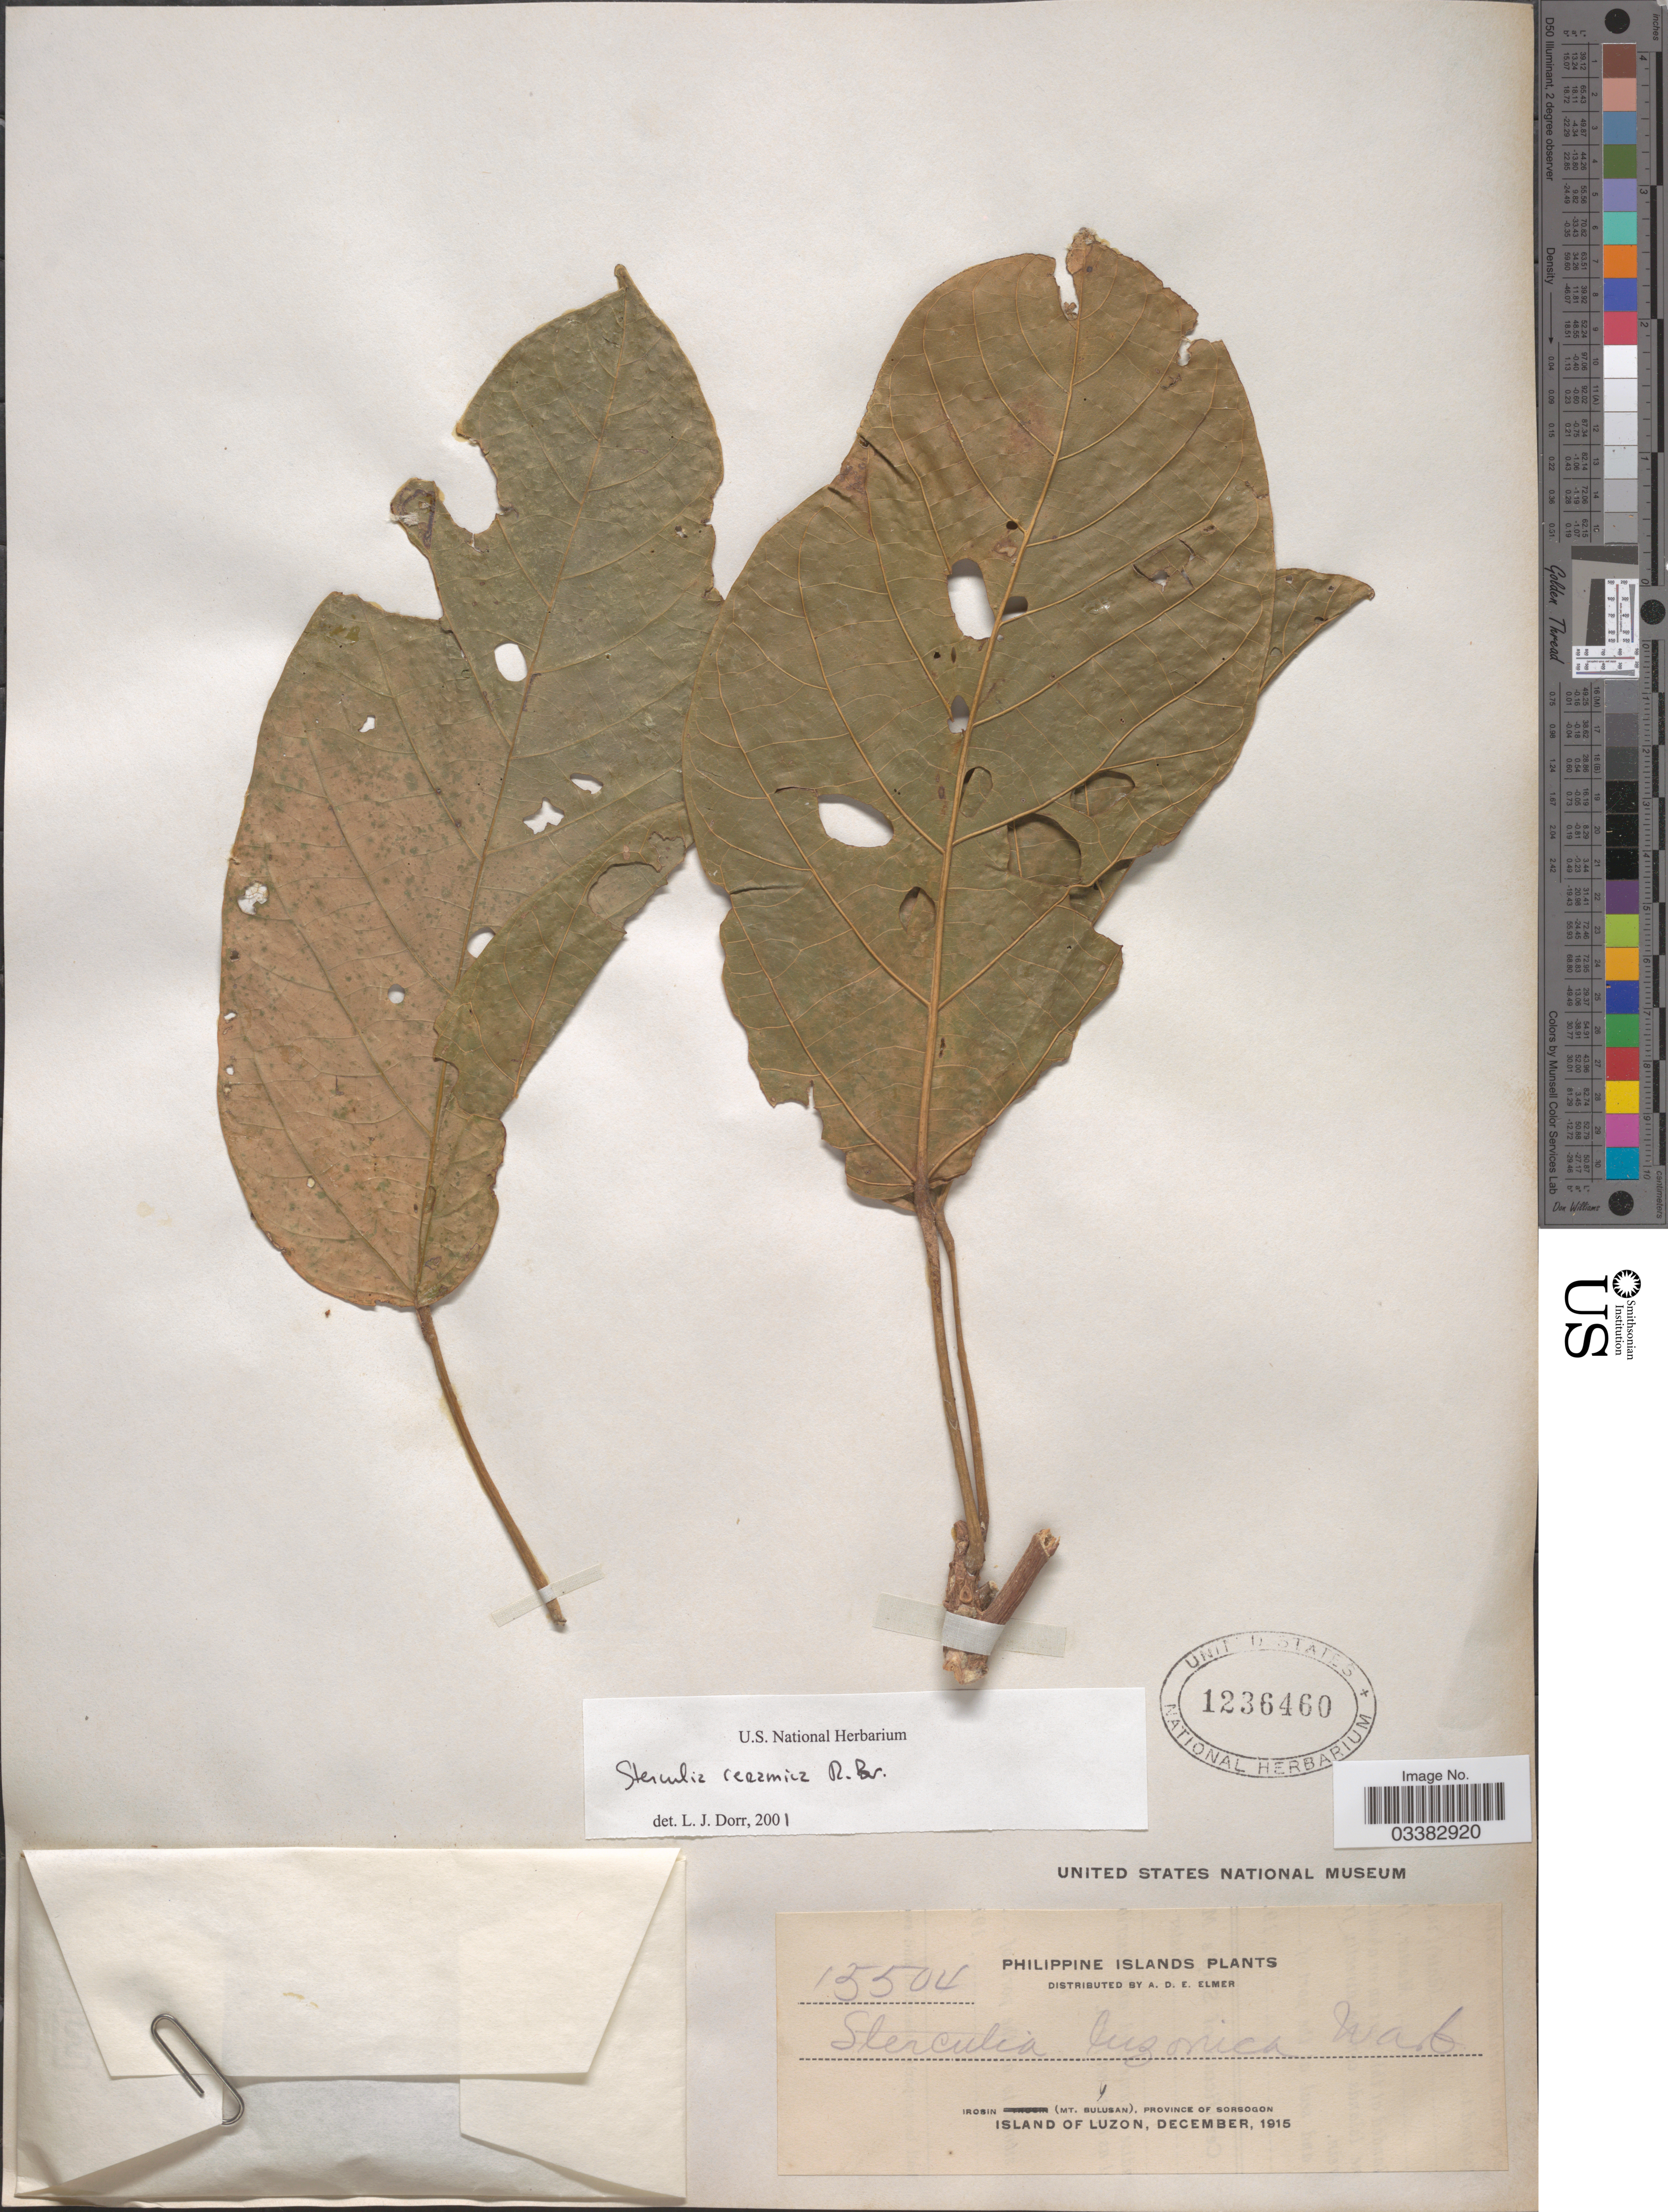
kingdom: Plantae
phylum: Tracheophyta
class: Magnoliopsida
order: Malvales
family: Malvaceae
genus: Sterculia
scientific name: Sterculia ceramica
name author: R. Br.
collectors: A. D. E. Elmer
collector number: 15504*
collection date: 1915-12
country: Philippines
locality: Irosin (Mt. Bulusan), Province of Sorsogon. Island of Luzon.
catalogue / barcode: US 1236460